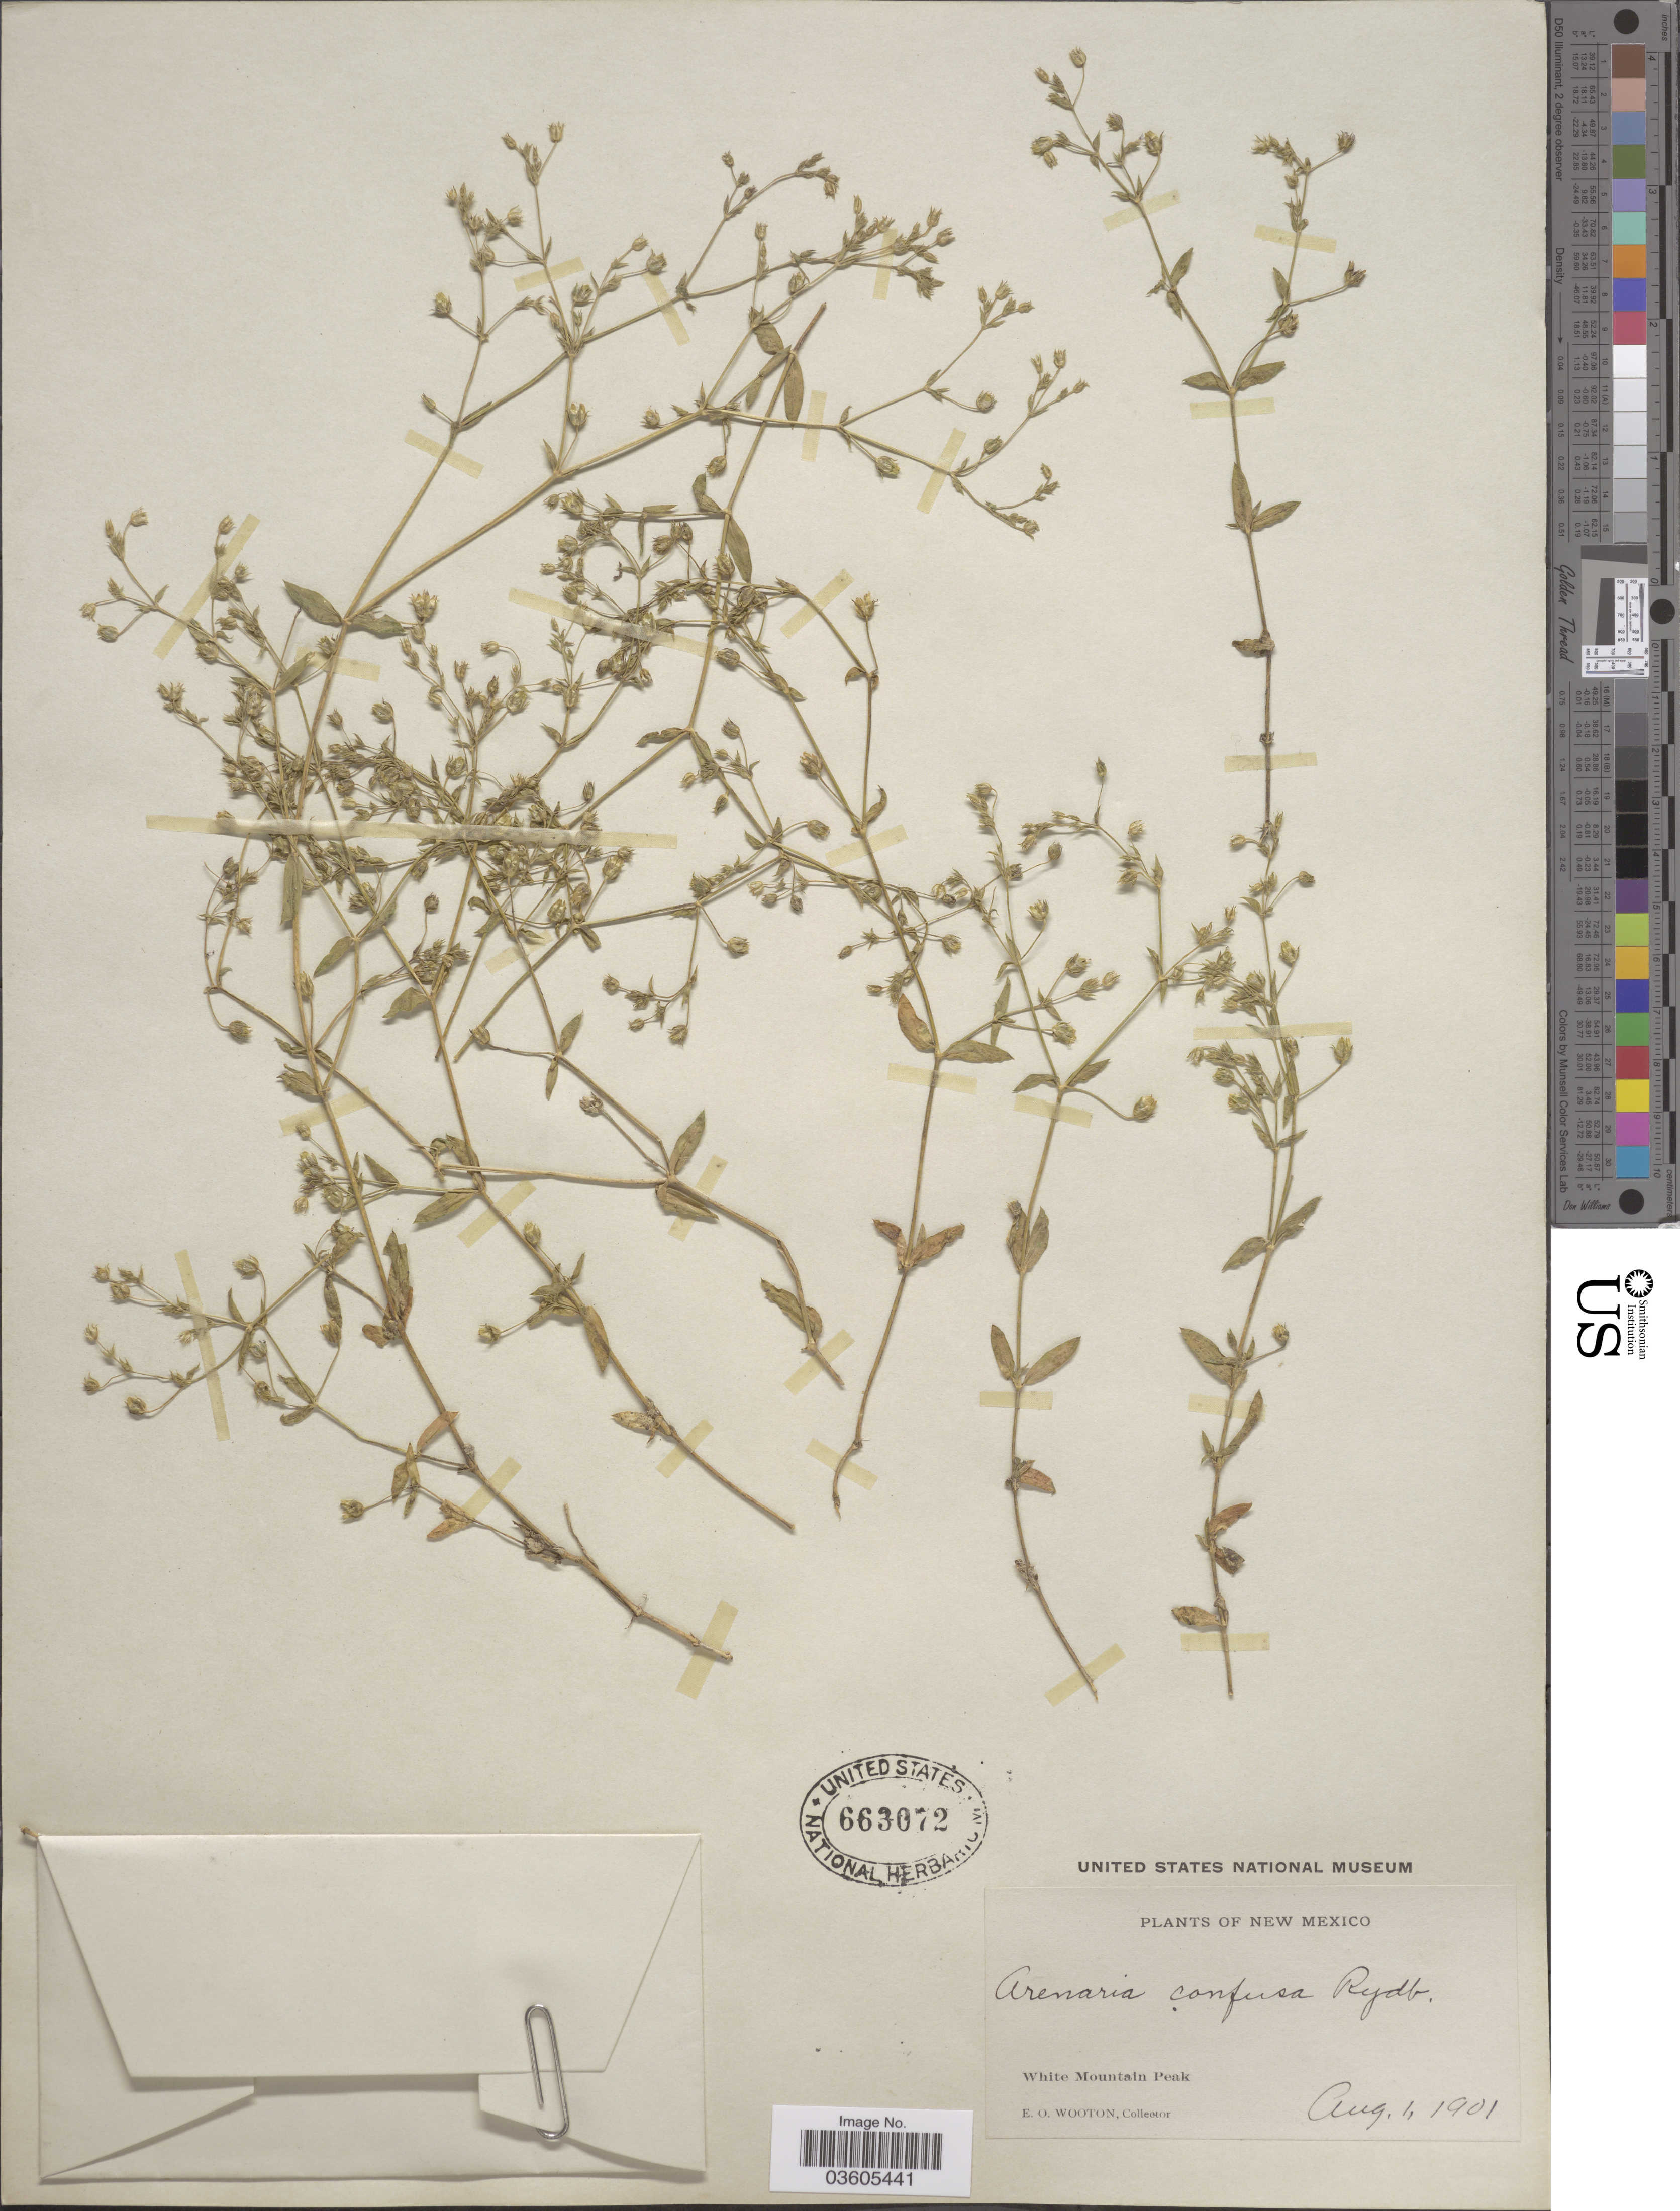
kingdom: Plantae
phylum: Tracheophyta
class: Magnoliopsida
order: Caryophyllales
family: Caryophyllaceae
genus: Arenaria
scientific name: Arenaria confusa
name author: Rydb.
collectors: E. O. Wooton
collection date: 1901-08-01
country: United States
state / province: New Mexico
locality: White Mountain Peak.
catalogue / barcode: US 663072